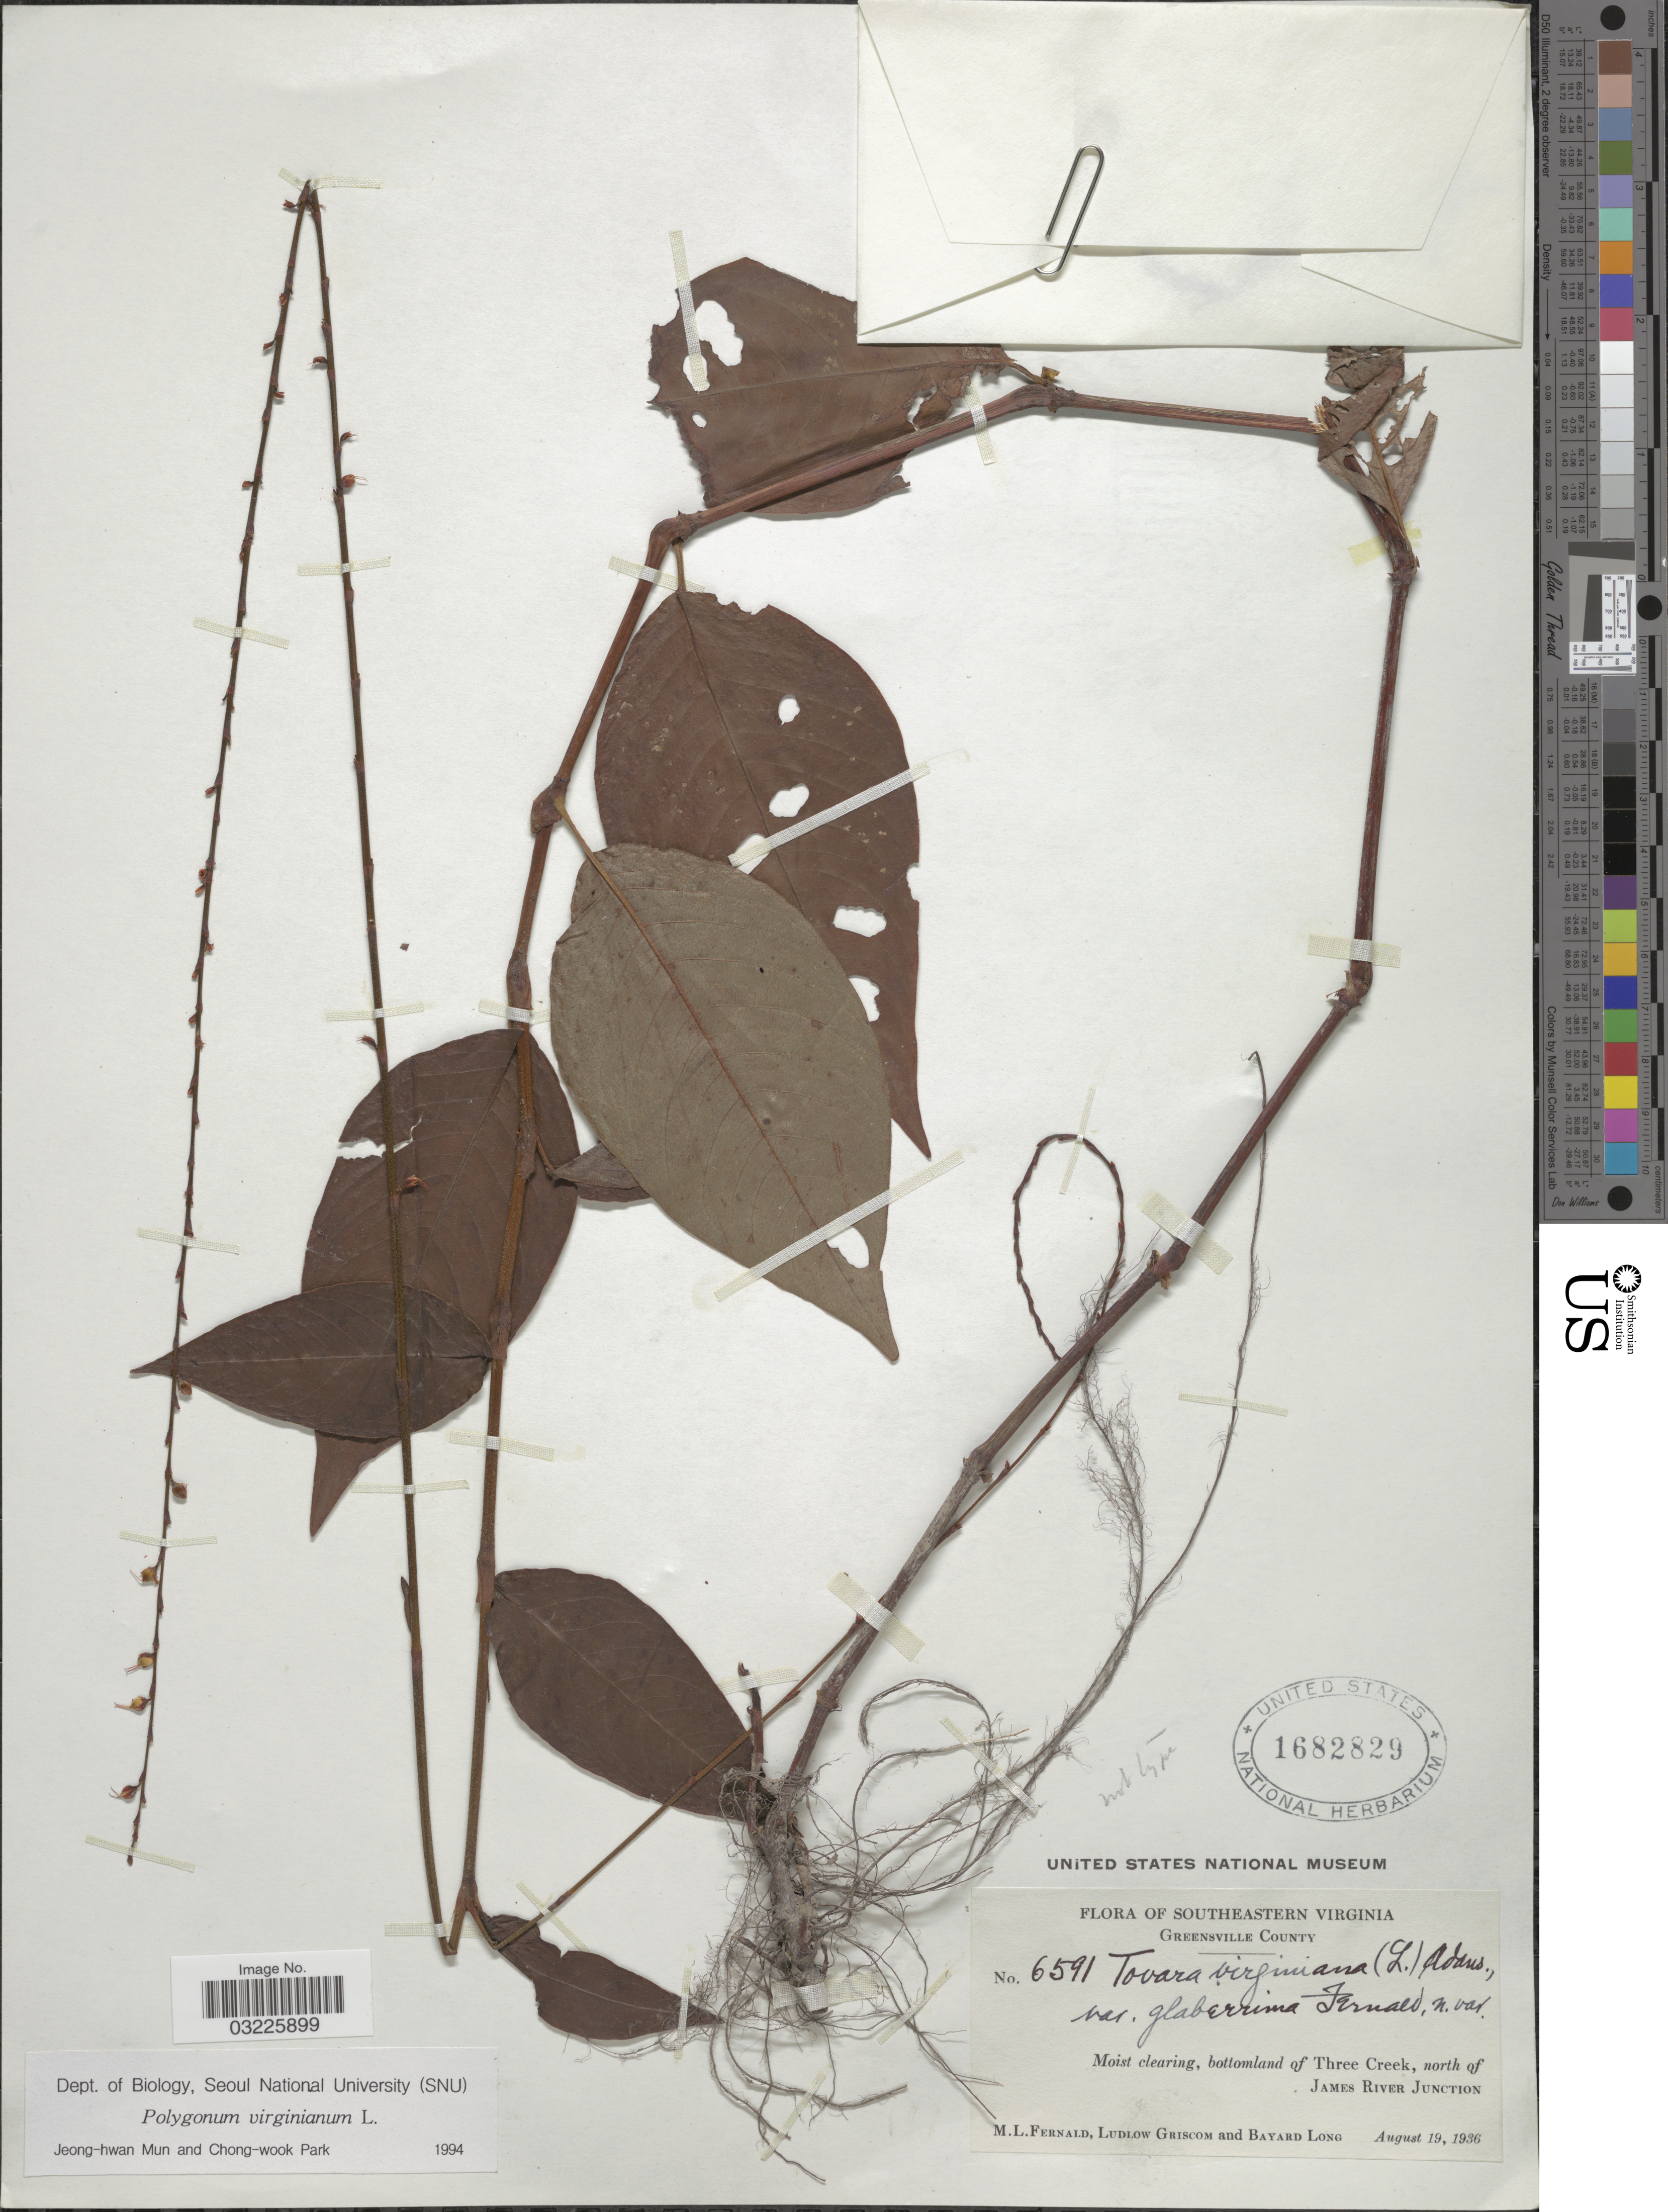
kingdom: Plantae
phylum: Tracheophyta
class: Magnoliopsida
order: Caryophyllales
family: Polygonaceae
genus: Persicaria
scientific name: Persicaria virginiana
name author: (L.) Gaertn.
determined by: Atha, D. E.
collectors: M. L. Fernald, L. Griscom & B. Long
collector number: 6591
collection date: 1936-08-19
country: United States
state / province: Virginia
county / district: Greensville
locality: Southeastern Virginia. Greensville County. Bottomland of Three Creek, north of James River Junction.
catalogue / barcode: US 1682829